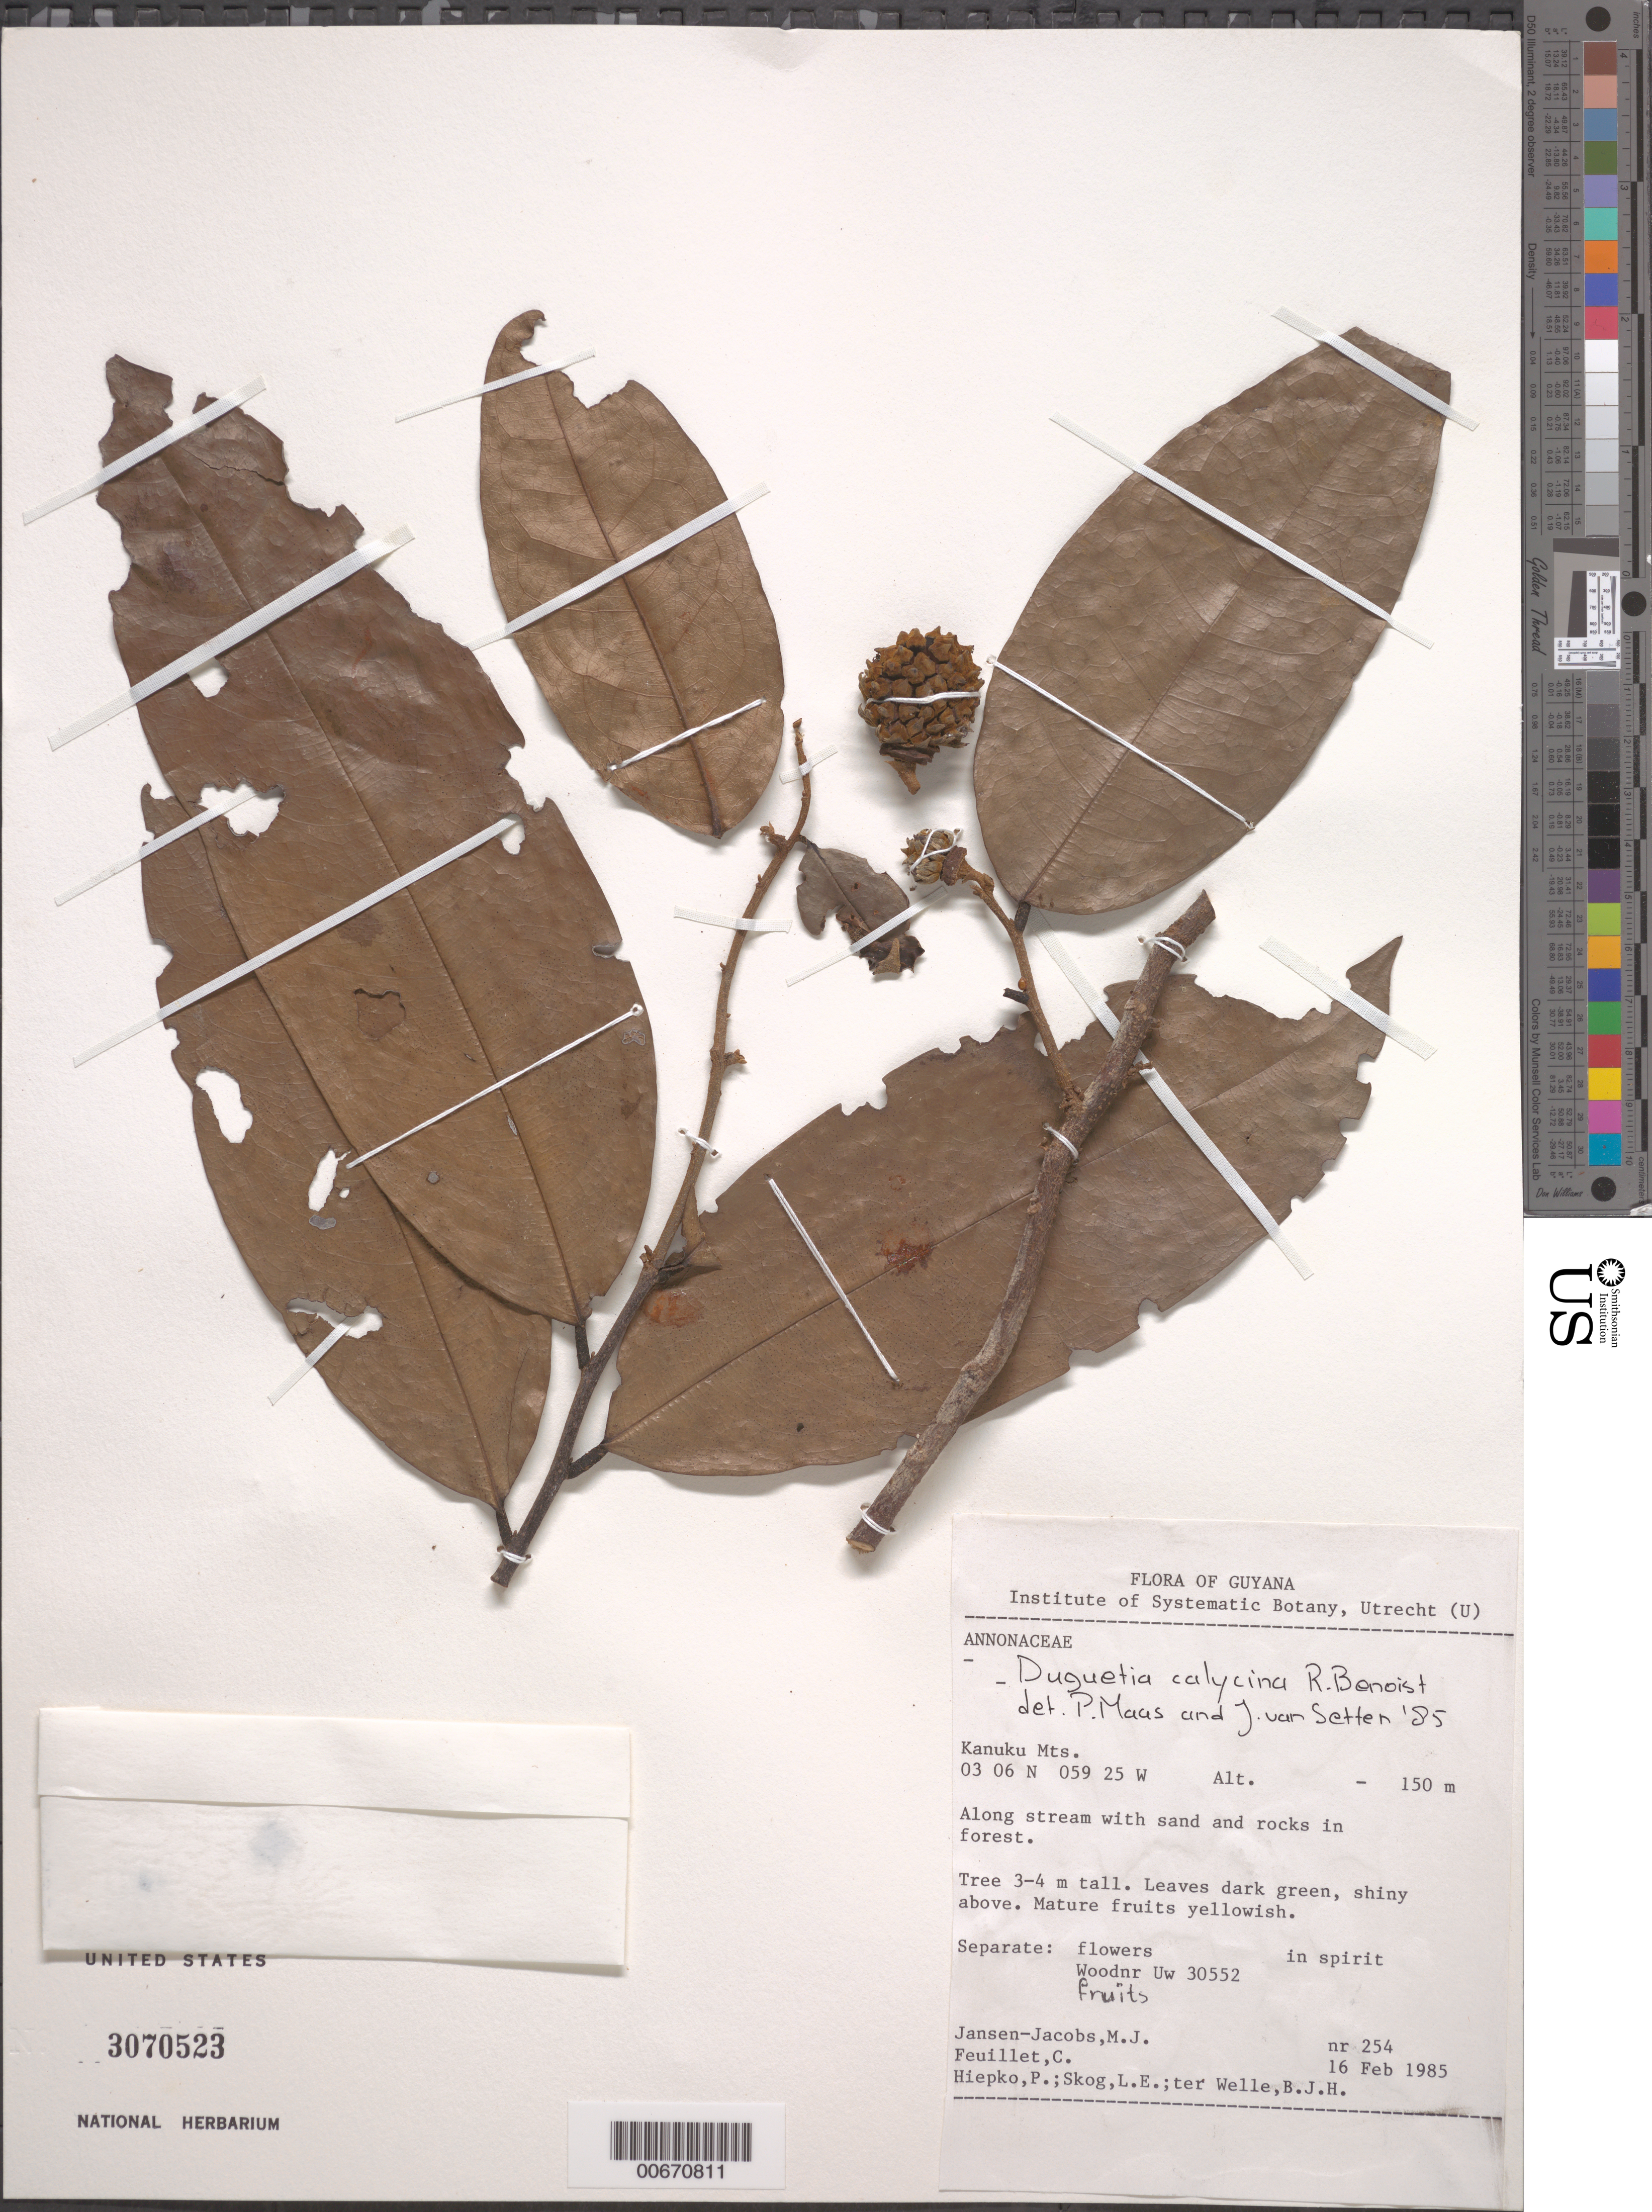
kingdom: Plantae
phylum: Tracheophyta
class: Magnoliopsida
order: Magnoliales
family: Annonaceae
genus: Duguetia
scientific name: Duguetia calycina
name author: Benoist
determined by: Maas, P. J.; van Setten, J.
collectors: M. J. Jansen-Jacobs, C. Feuillet, P. H. Hiepko, L. E. Skog & B. Welle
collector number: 254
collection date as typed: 16-Feb-85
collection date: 1985-02-16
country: Guyana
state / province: U. Takutu-U. Essequibo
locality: Kanuku Mts., Rupununi R.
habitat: Streamside with sand and rocks in forest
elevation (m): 150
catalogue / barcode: US 3070523